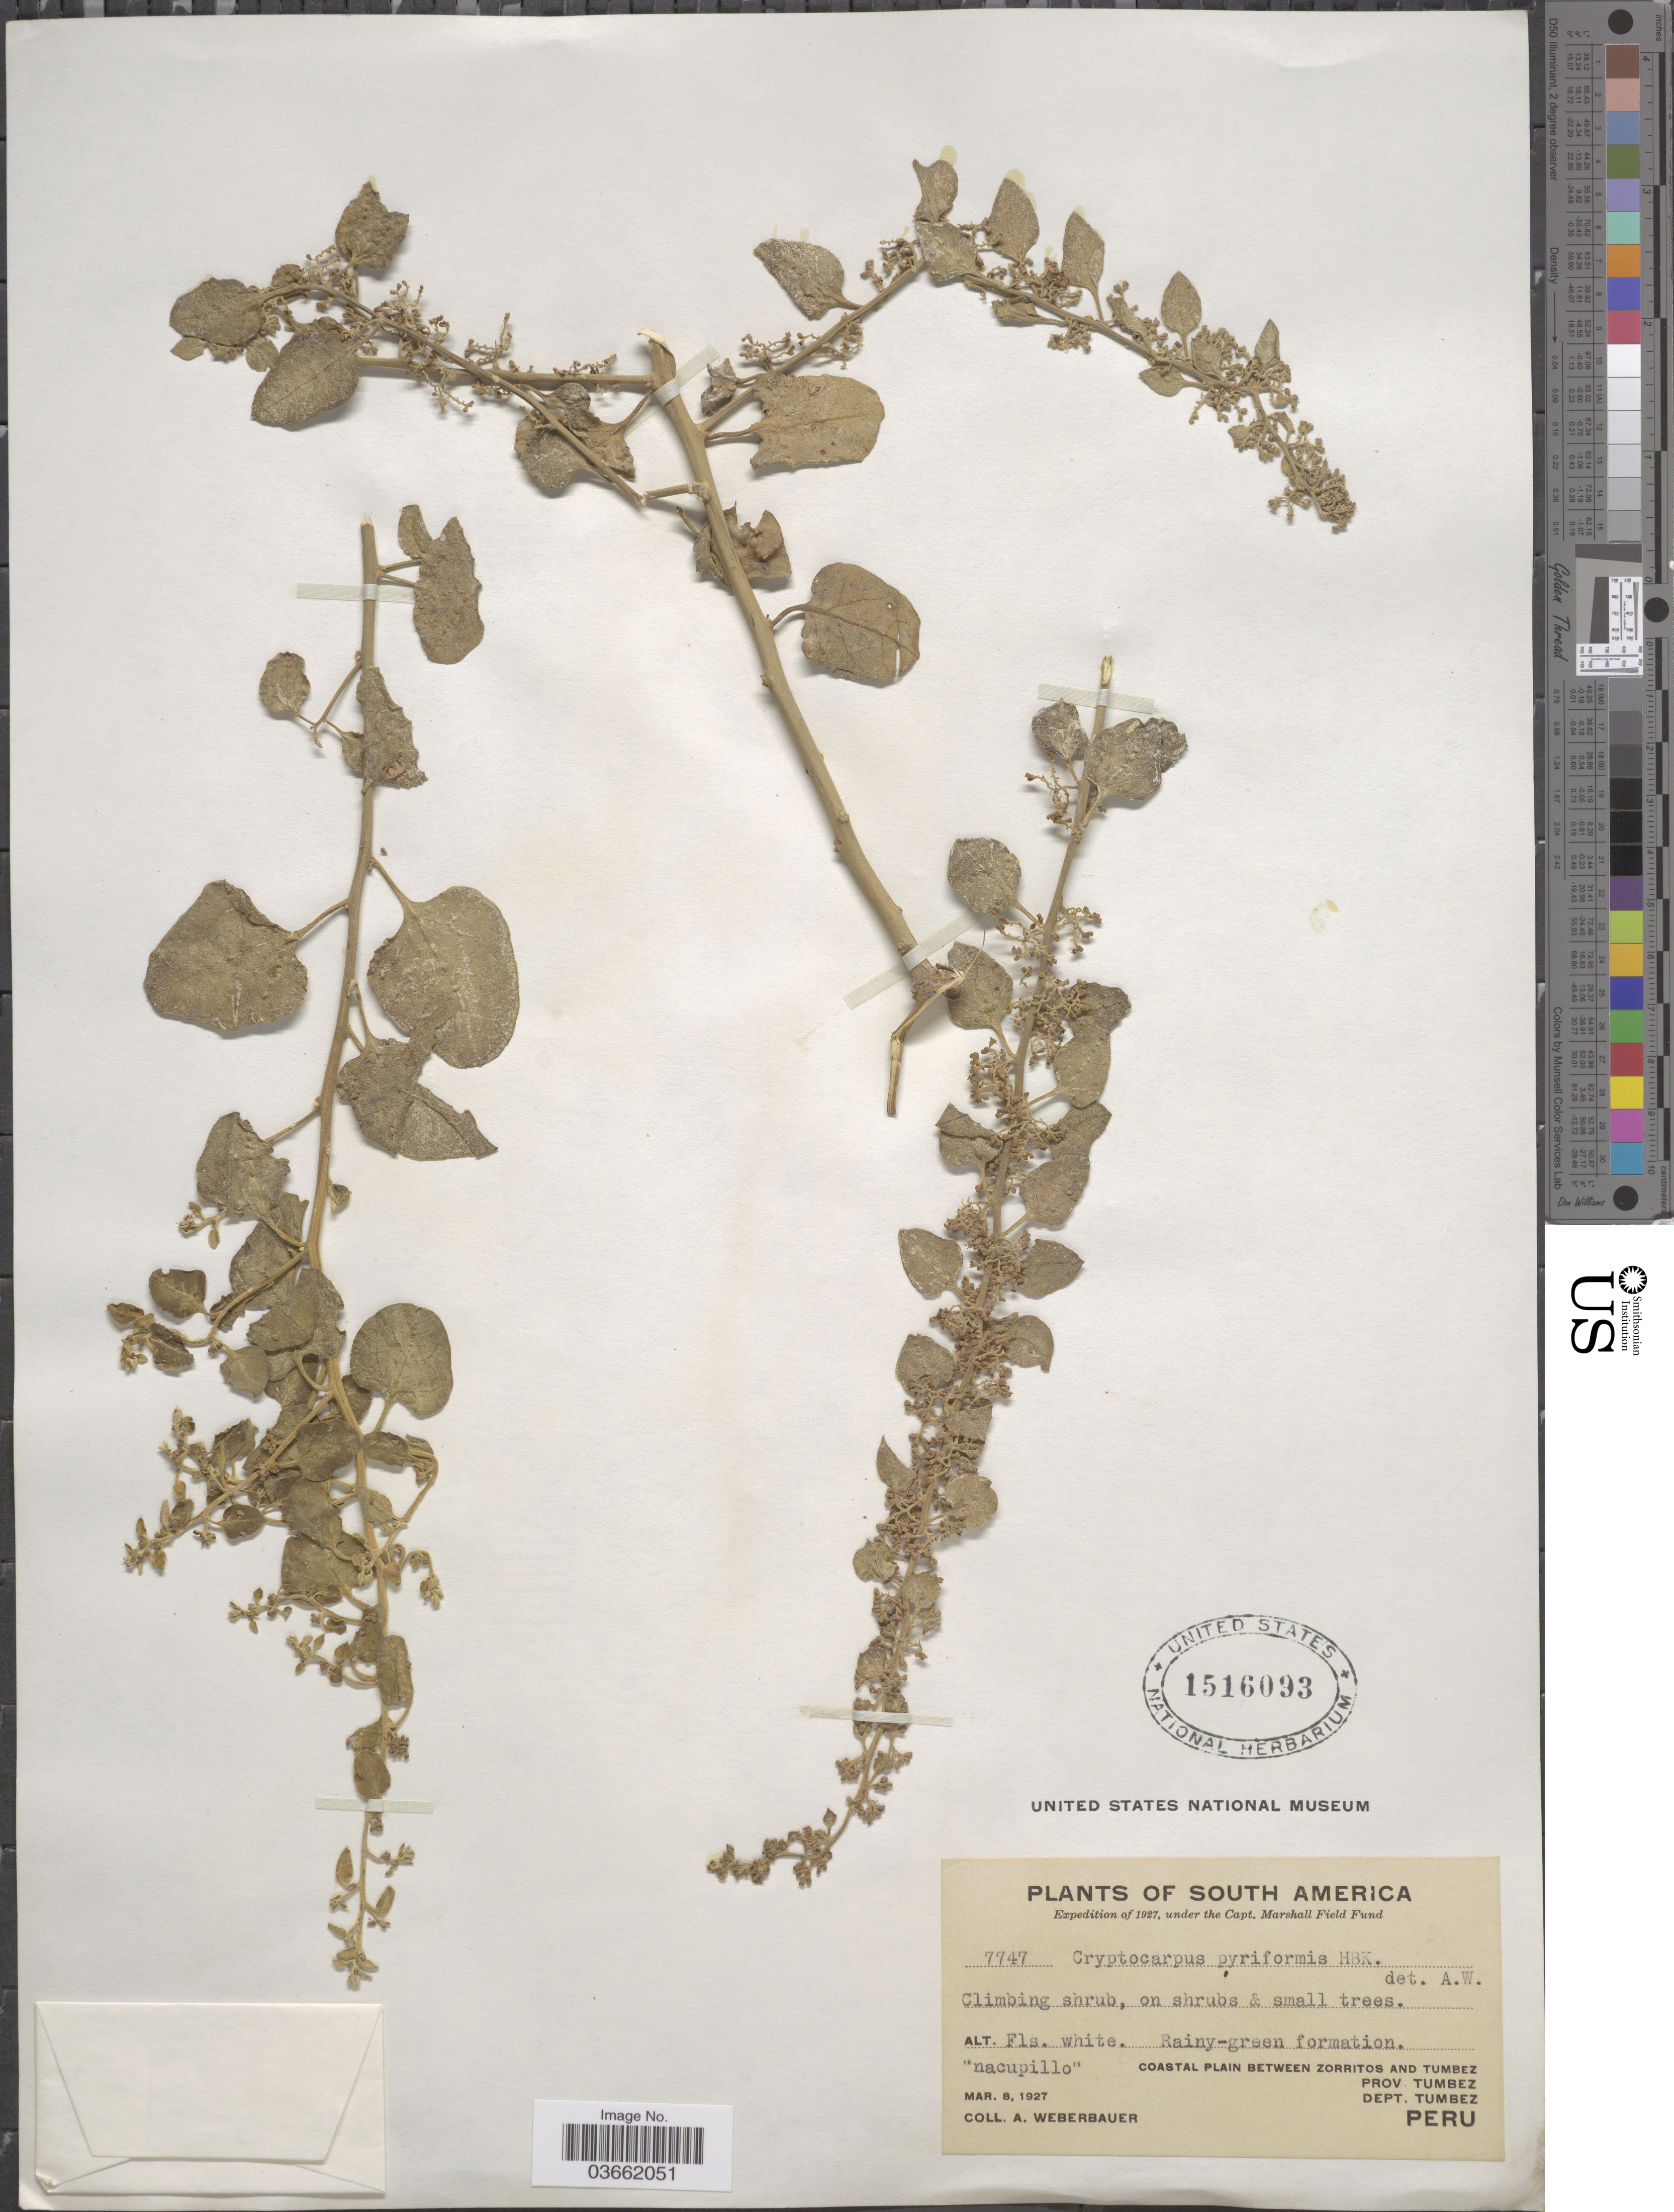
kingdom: Plantae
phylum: Tracheophyta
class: Magnoliopsida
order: Caryophyllales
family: Nyctaginaceae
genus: Cryptocarpus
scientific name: Cryptocarpus pyriformis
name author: Kunth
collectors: A. Weberbauer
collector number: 7747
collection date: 1927-03-08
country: Peru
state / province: Tumbes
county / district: Tumbes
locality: Coastal plain between Zorritos and Tumbez. Prov. Tumbez. Dept. Tumpez.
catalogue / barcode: US 1516093